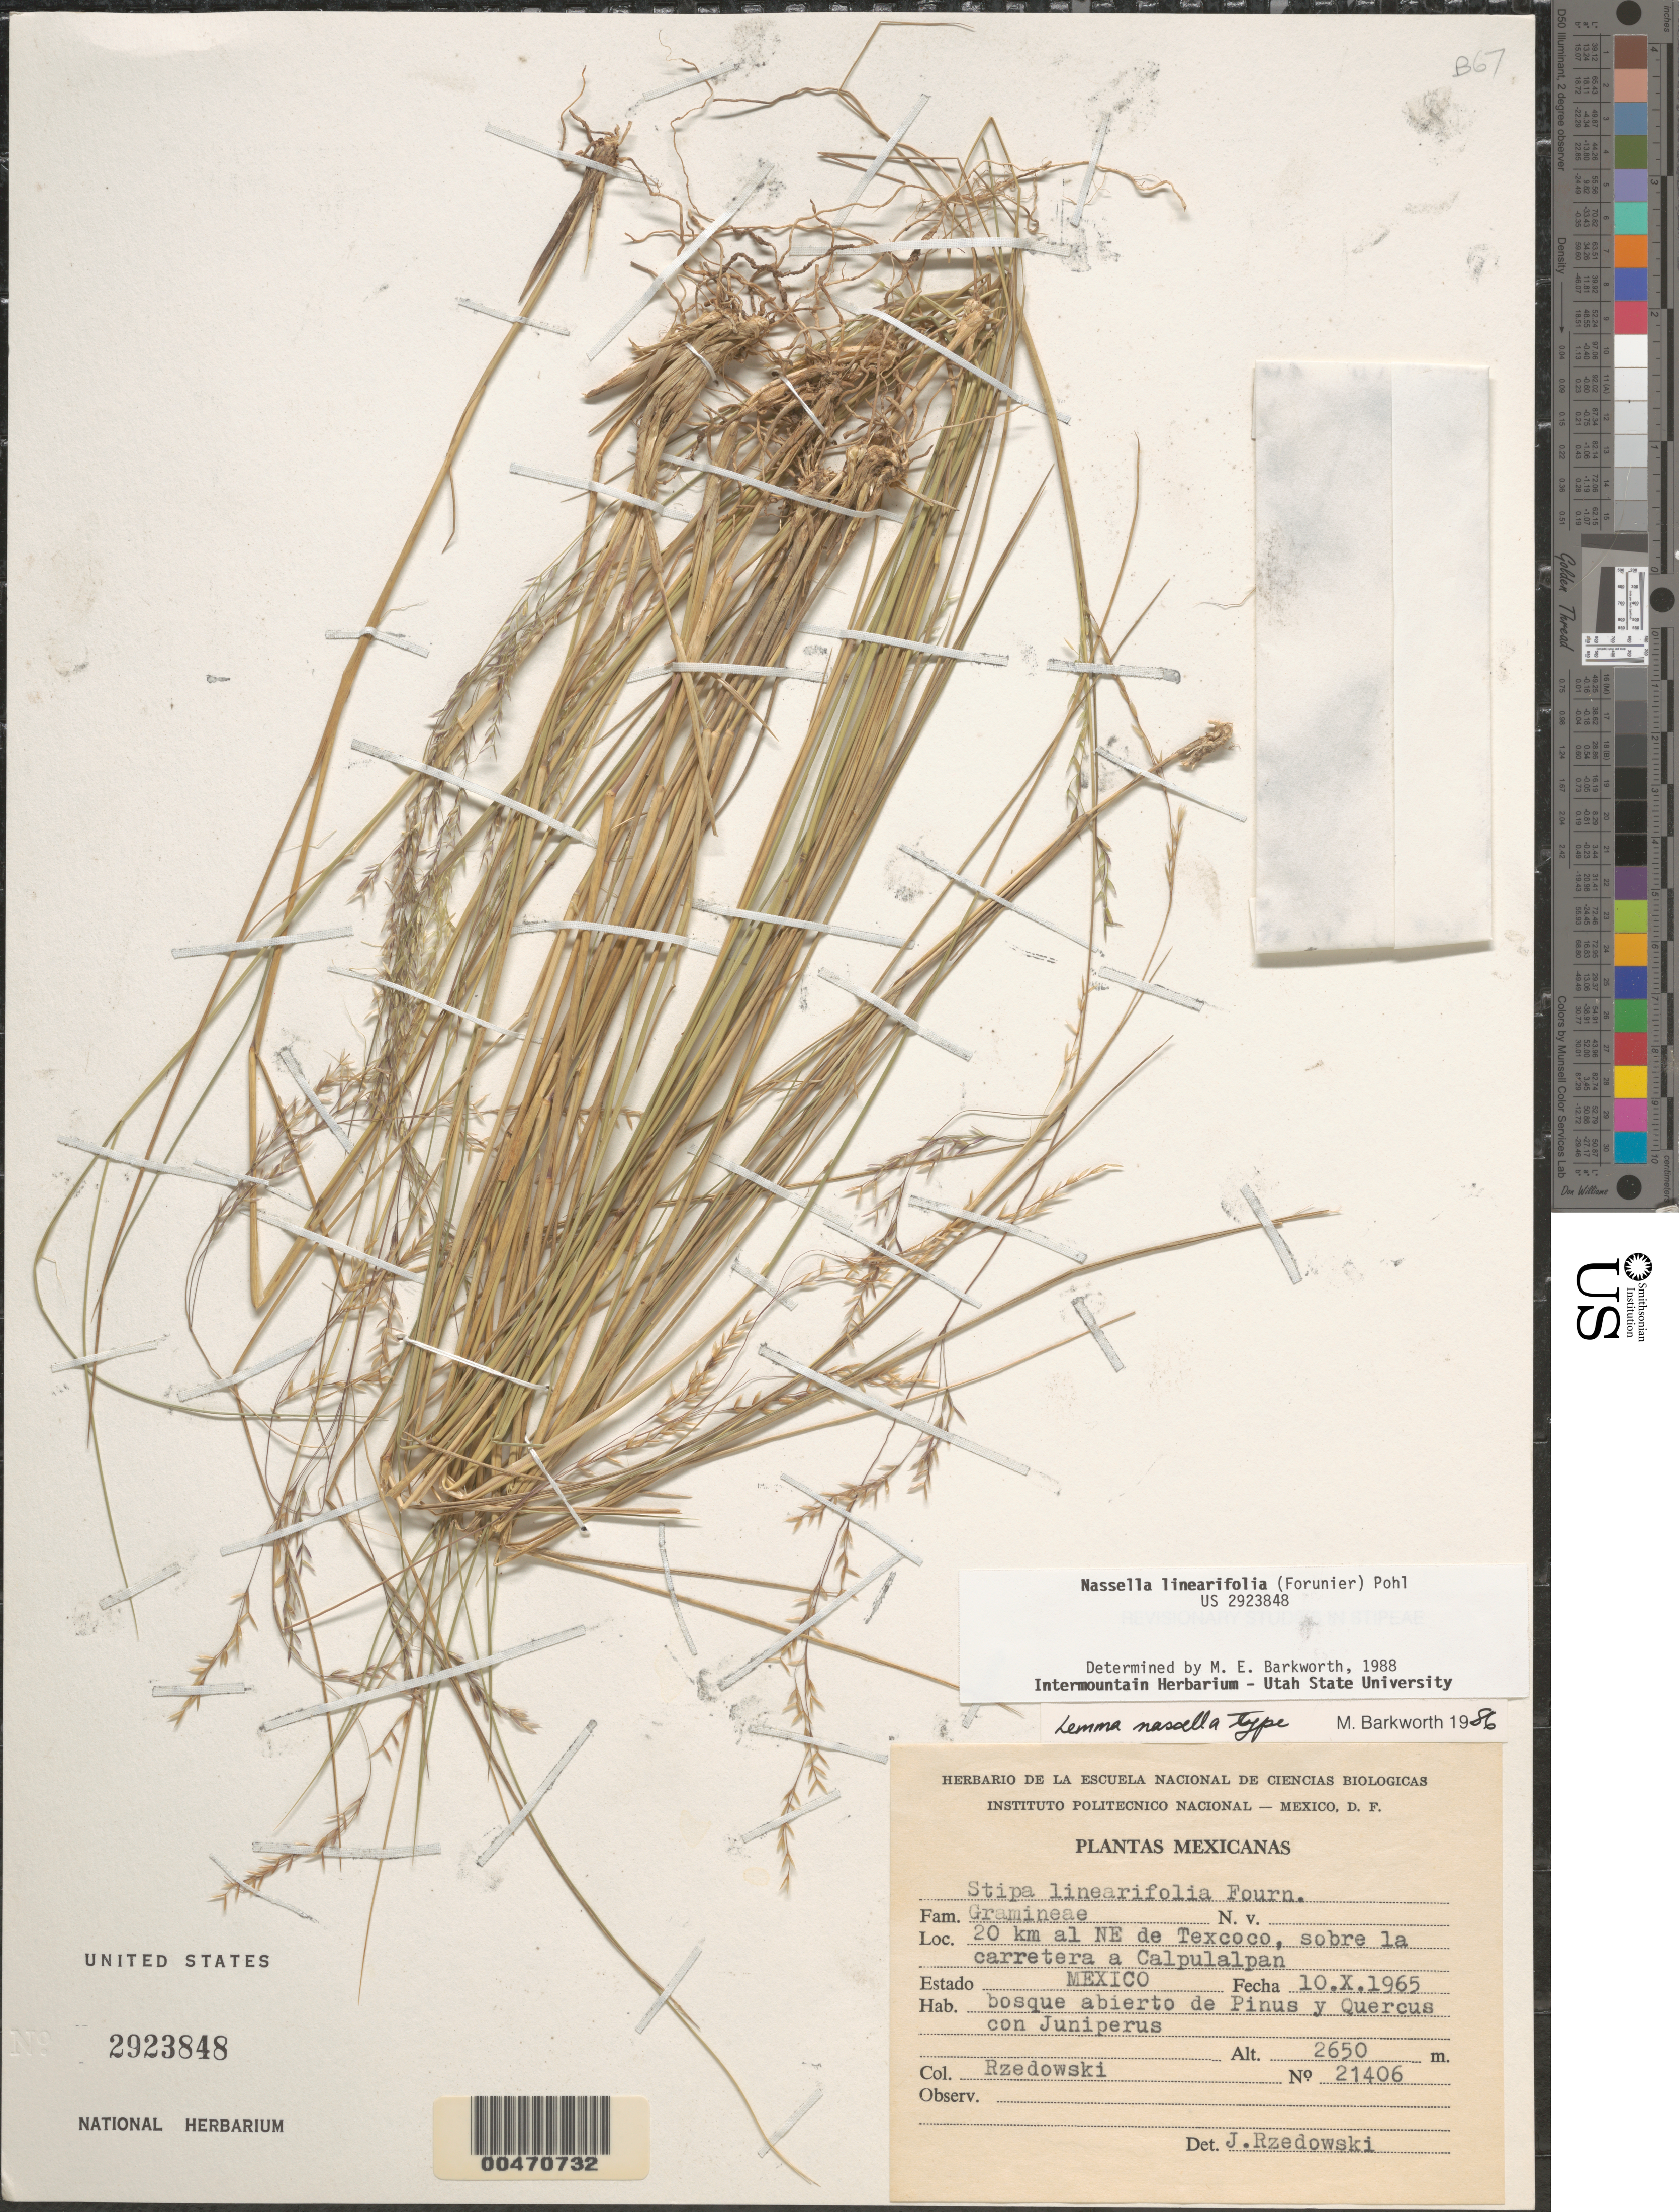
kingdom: Plantae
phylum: Tracheophyta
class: Liliopsida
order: Poales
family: Poaceae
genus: Stipa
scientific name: Stipa linearifolia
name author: E. Fourn.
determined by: Barkworth, M. E.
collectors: J. Rzedowski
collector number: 21406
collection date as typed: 10 Oct 1965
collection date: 1965-10-10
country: Mexico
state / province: México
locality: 20 km NE of Texcoco, along hwy to Calpulalpan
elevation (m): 2650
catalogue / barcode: US 2923848